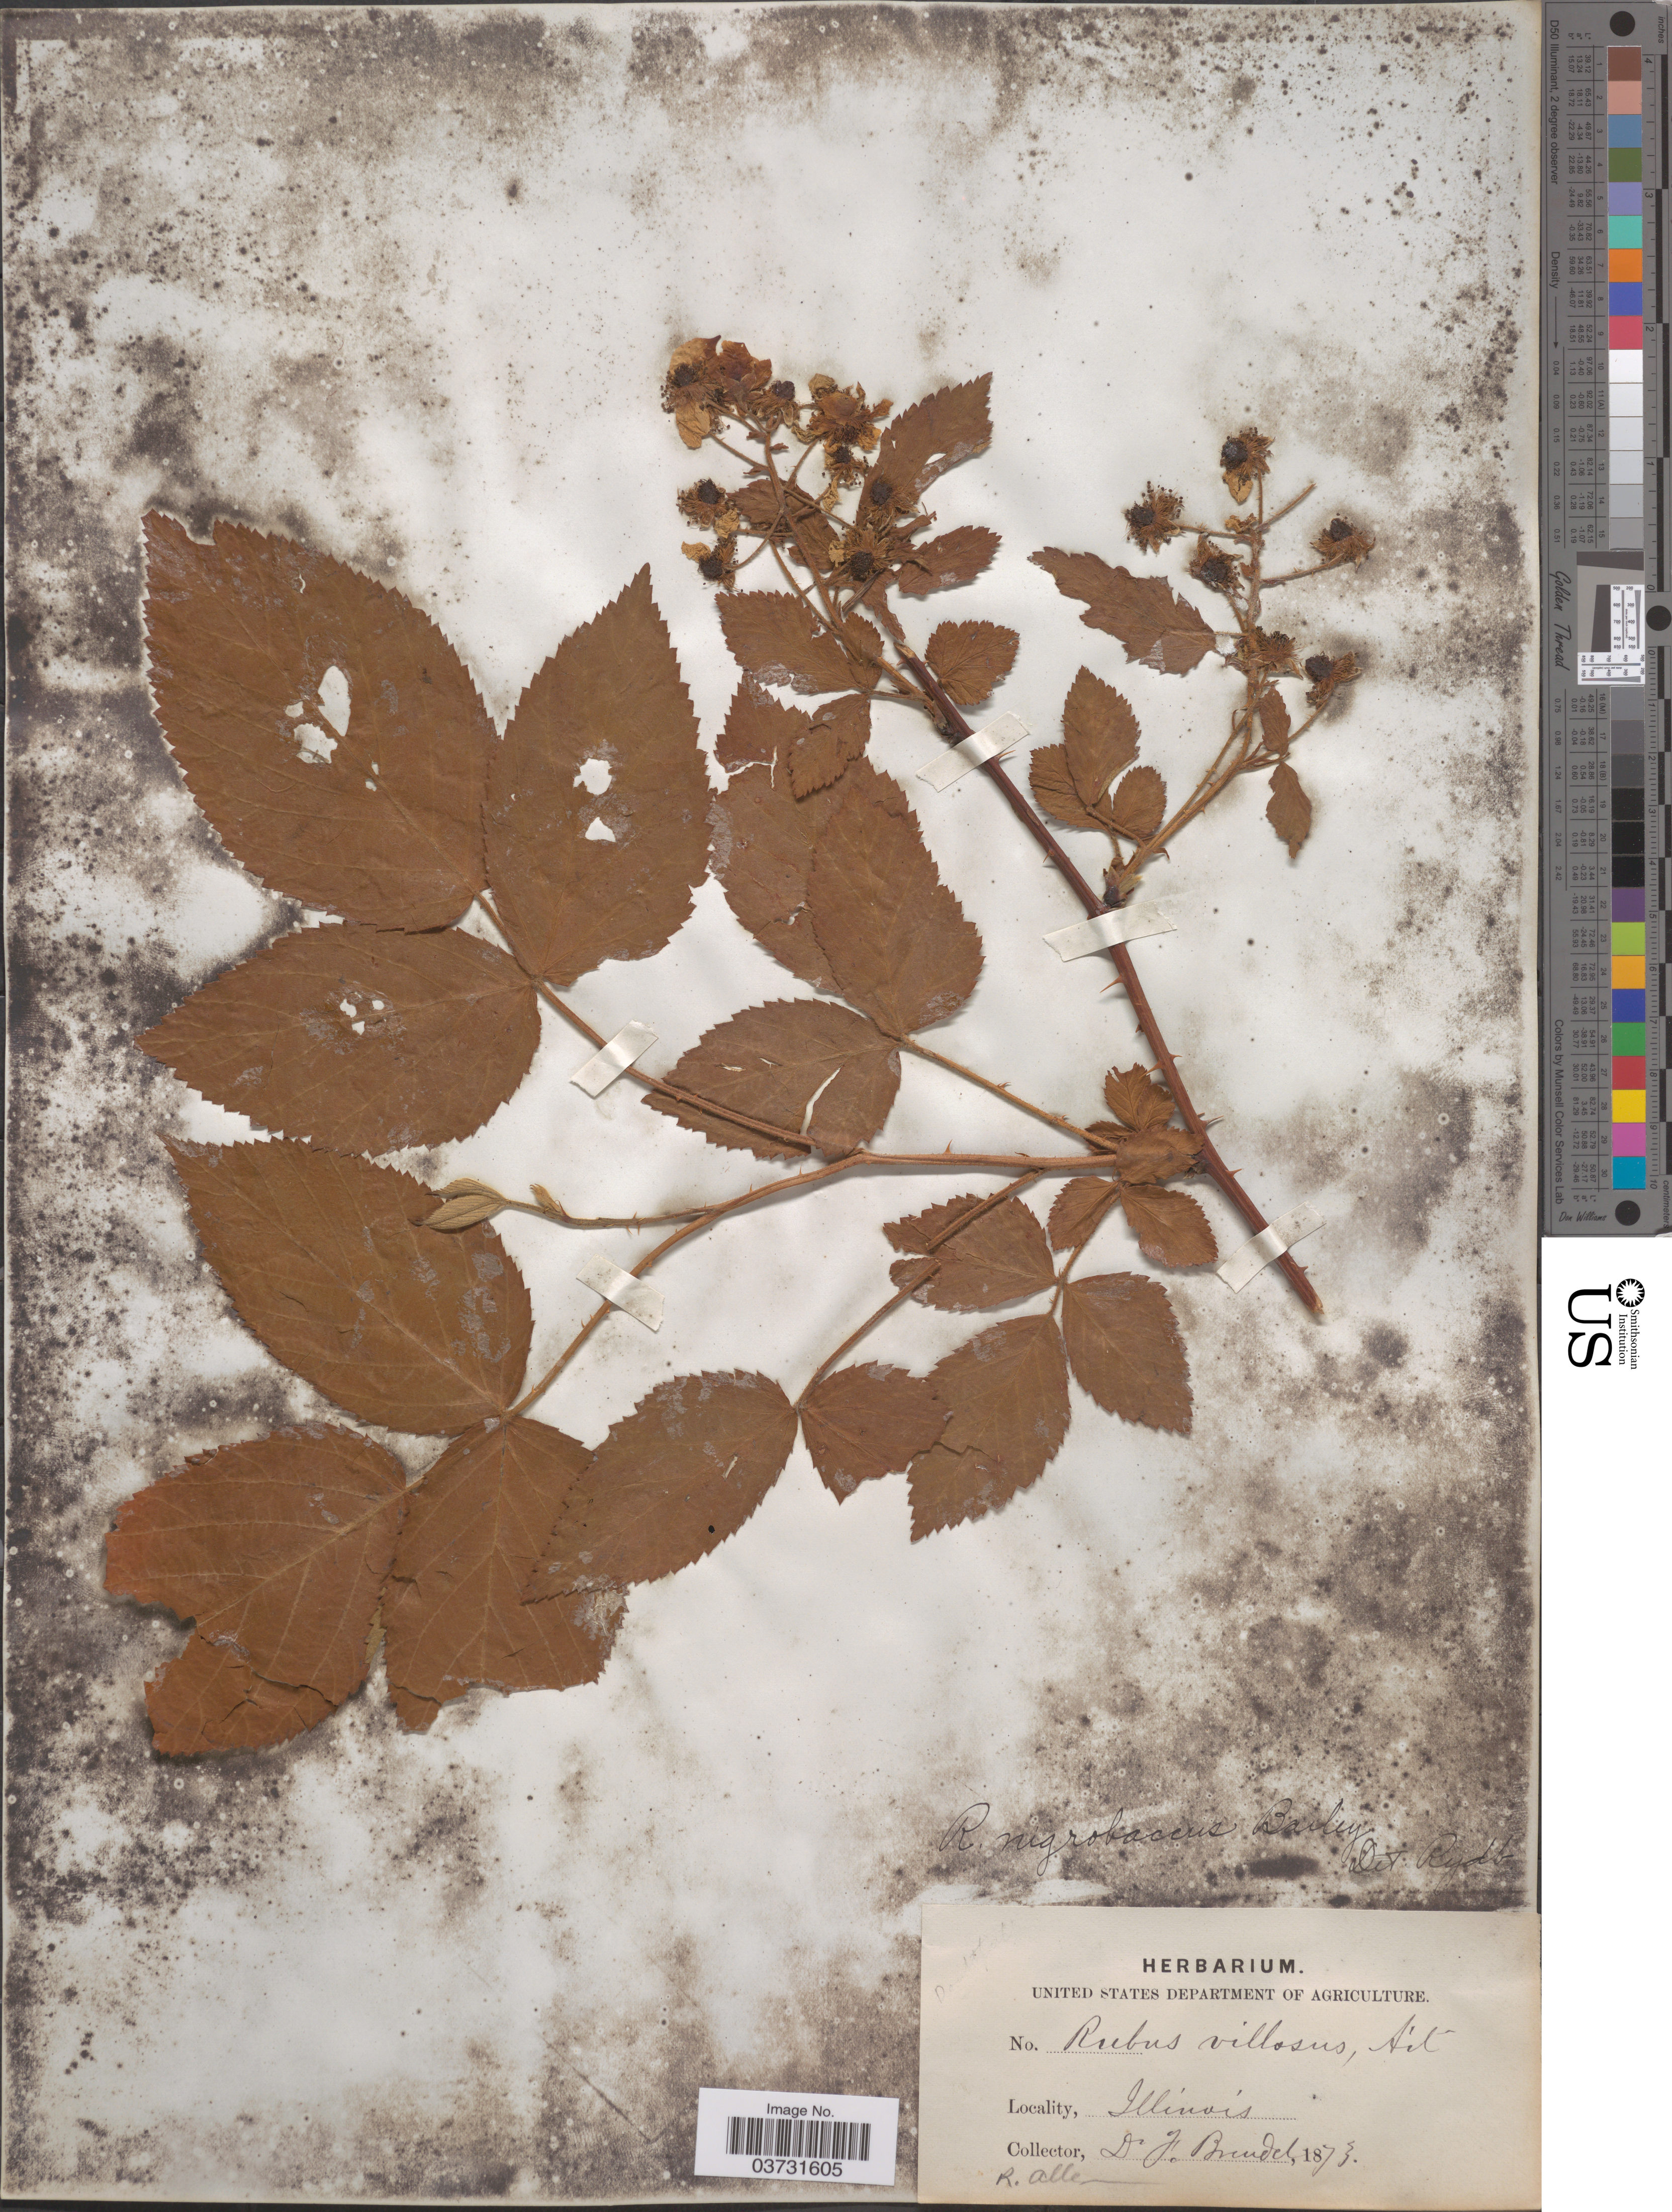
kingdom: Plantae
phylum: Tracheophyta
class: Magnoliopsida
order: Rosales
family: Rosaceae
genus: Rubus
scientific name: Rubus nigrobaccus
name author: L.H. Bailey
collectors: F. Brendel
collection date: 1873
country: United States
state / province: Illinois